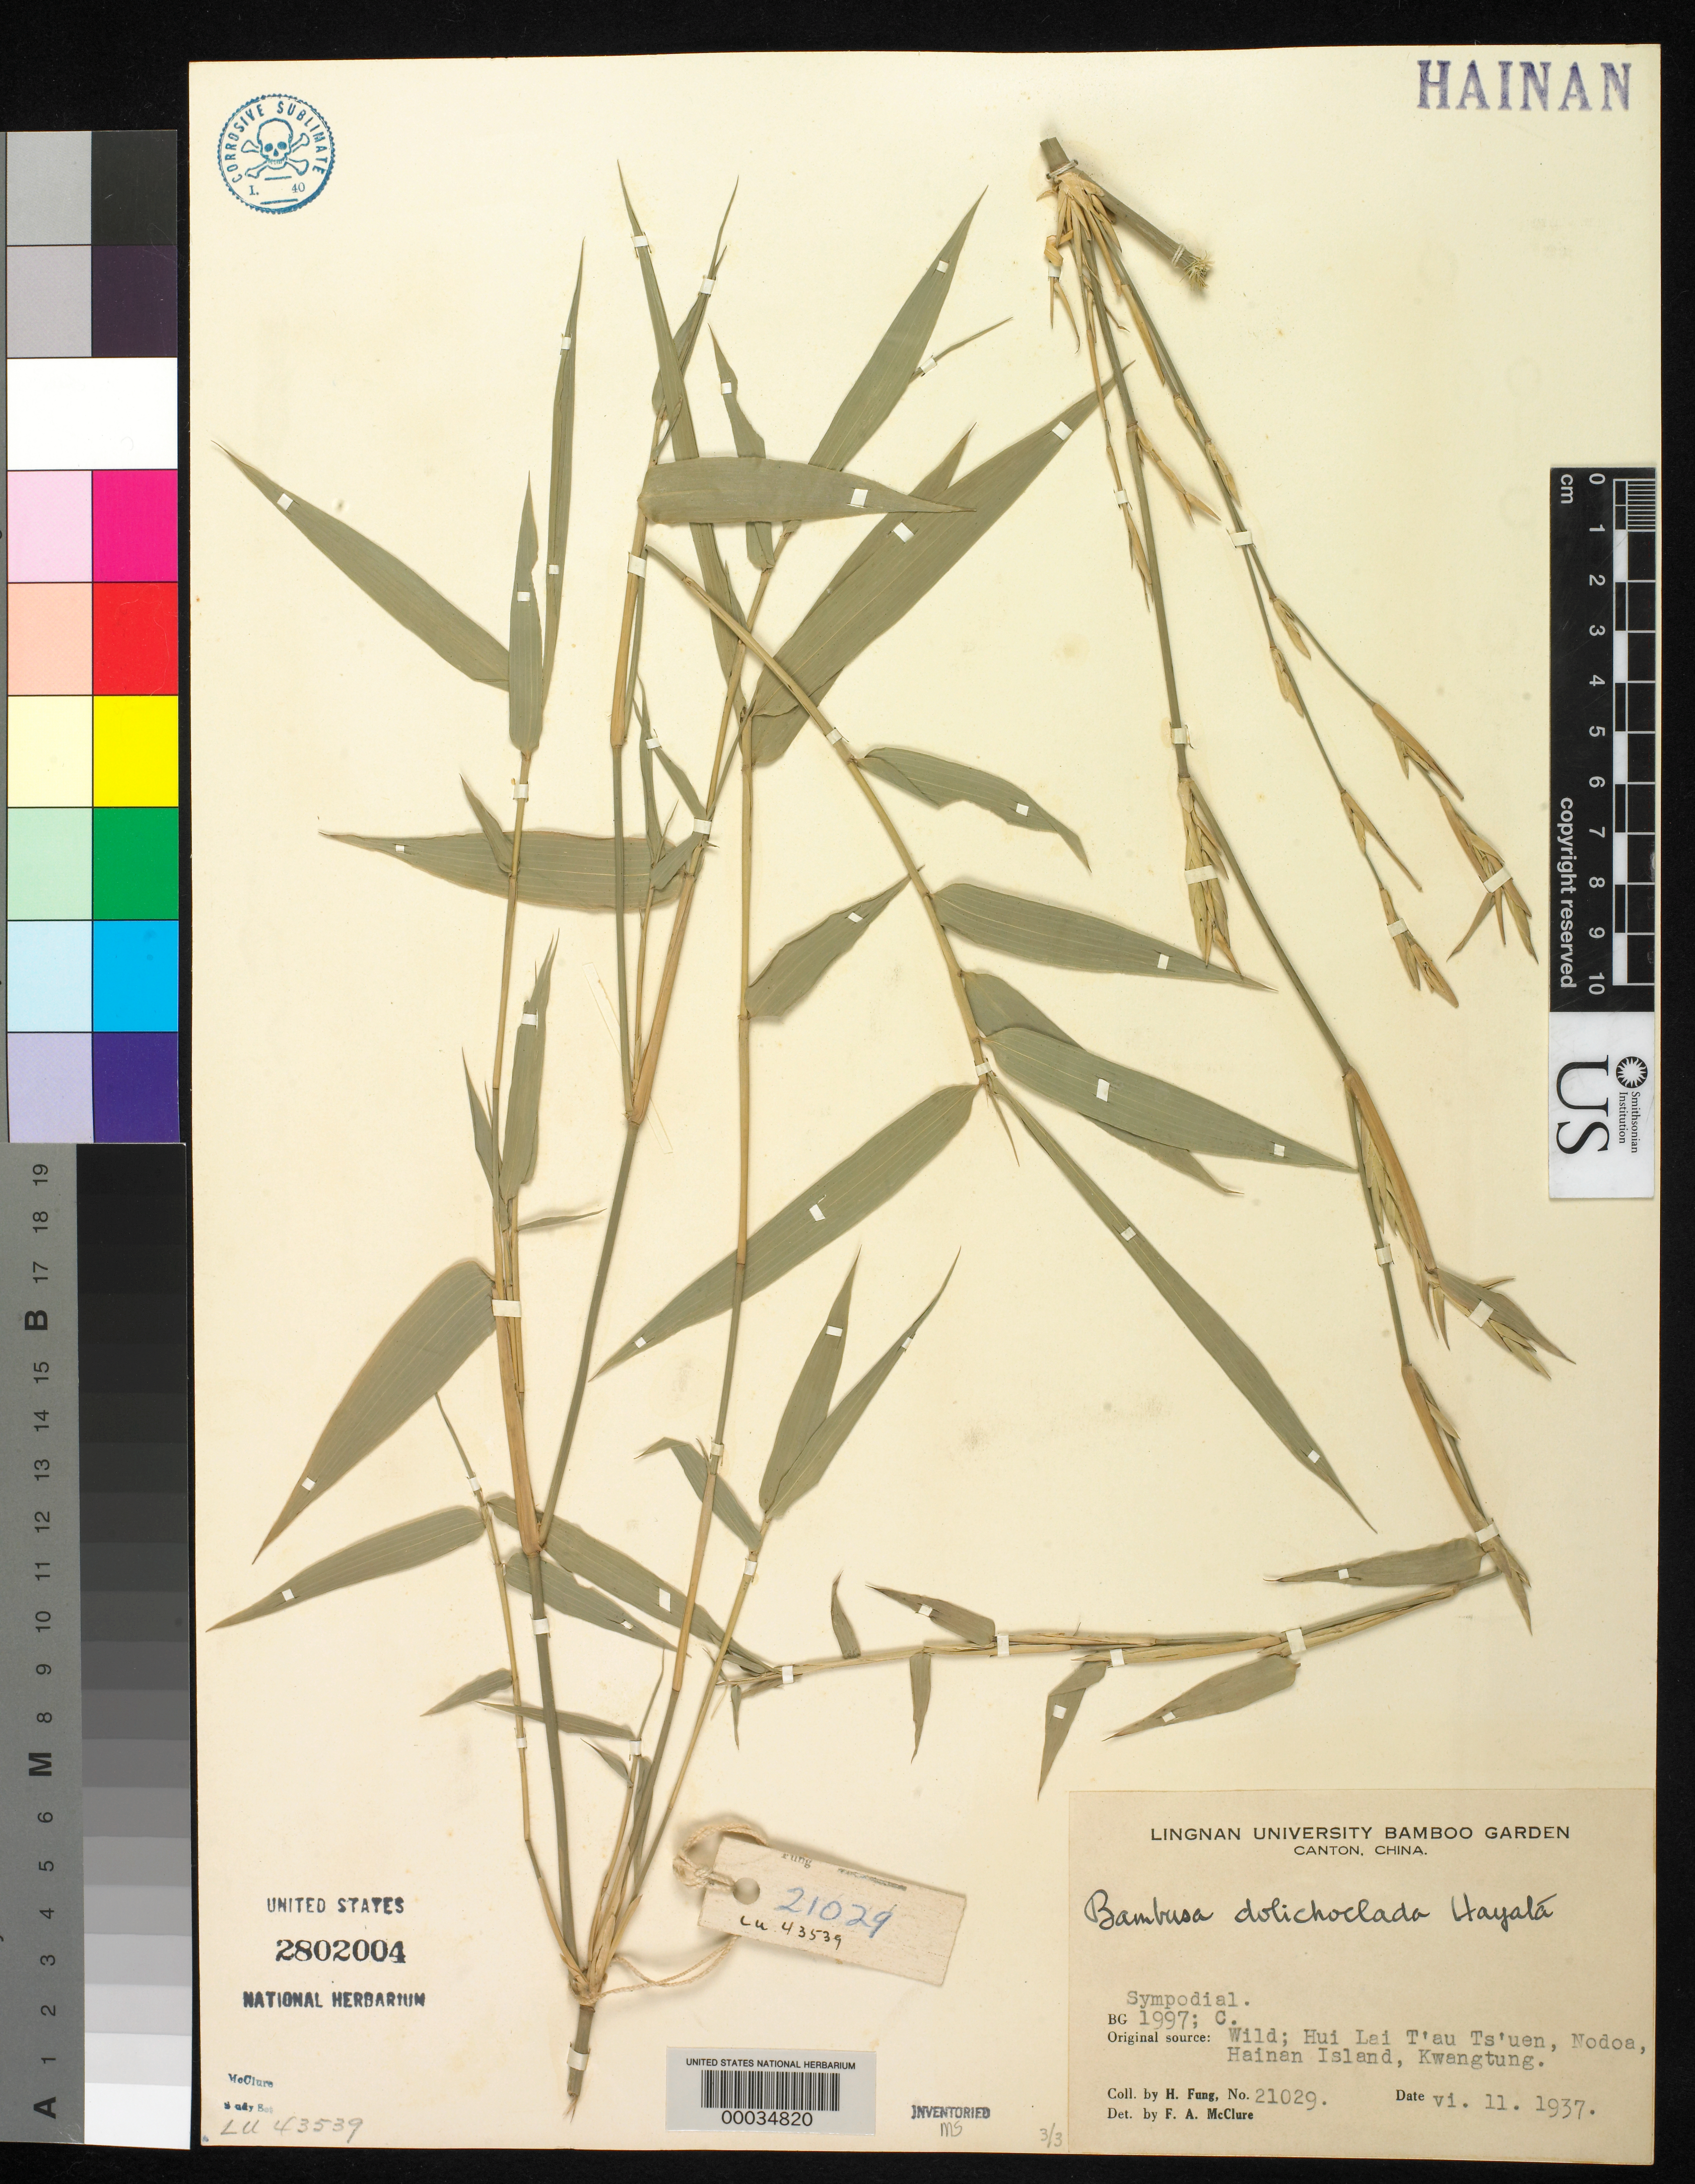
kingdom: Plantae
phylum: Tracheophyta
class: Liliopsida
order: Poales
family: Poaceae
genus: Bambusa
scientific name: Bambusa dolichoclada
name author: Hayata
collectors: H. L. Fung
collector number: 21029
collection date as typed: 11 Jun 1937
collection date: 1937-06-11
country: China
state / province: Hainan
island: Hainan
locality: Hui lai t'au ts'uen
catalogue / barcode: US 2802004